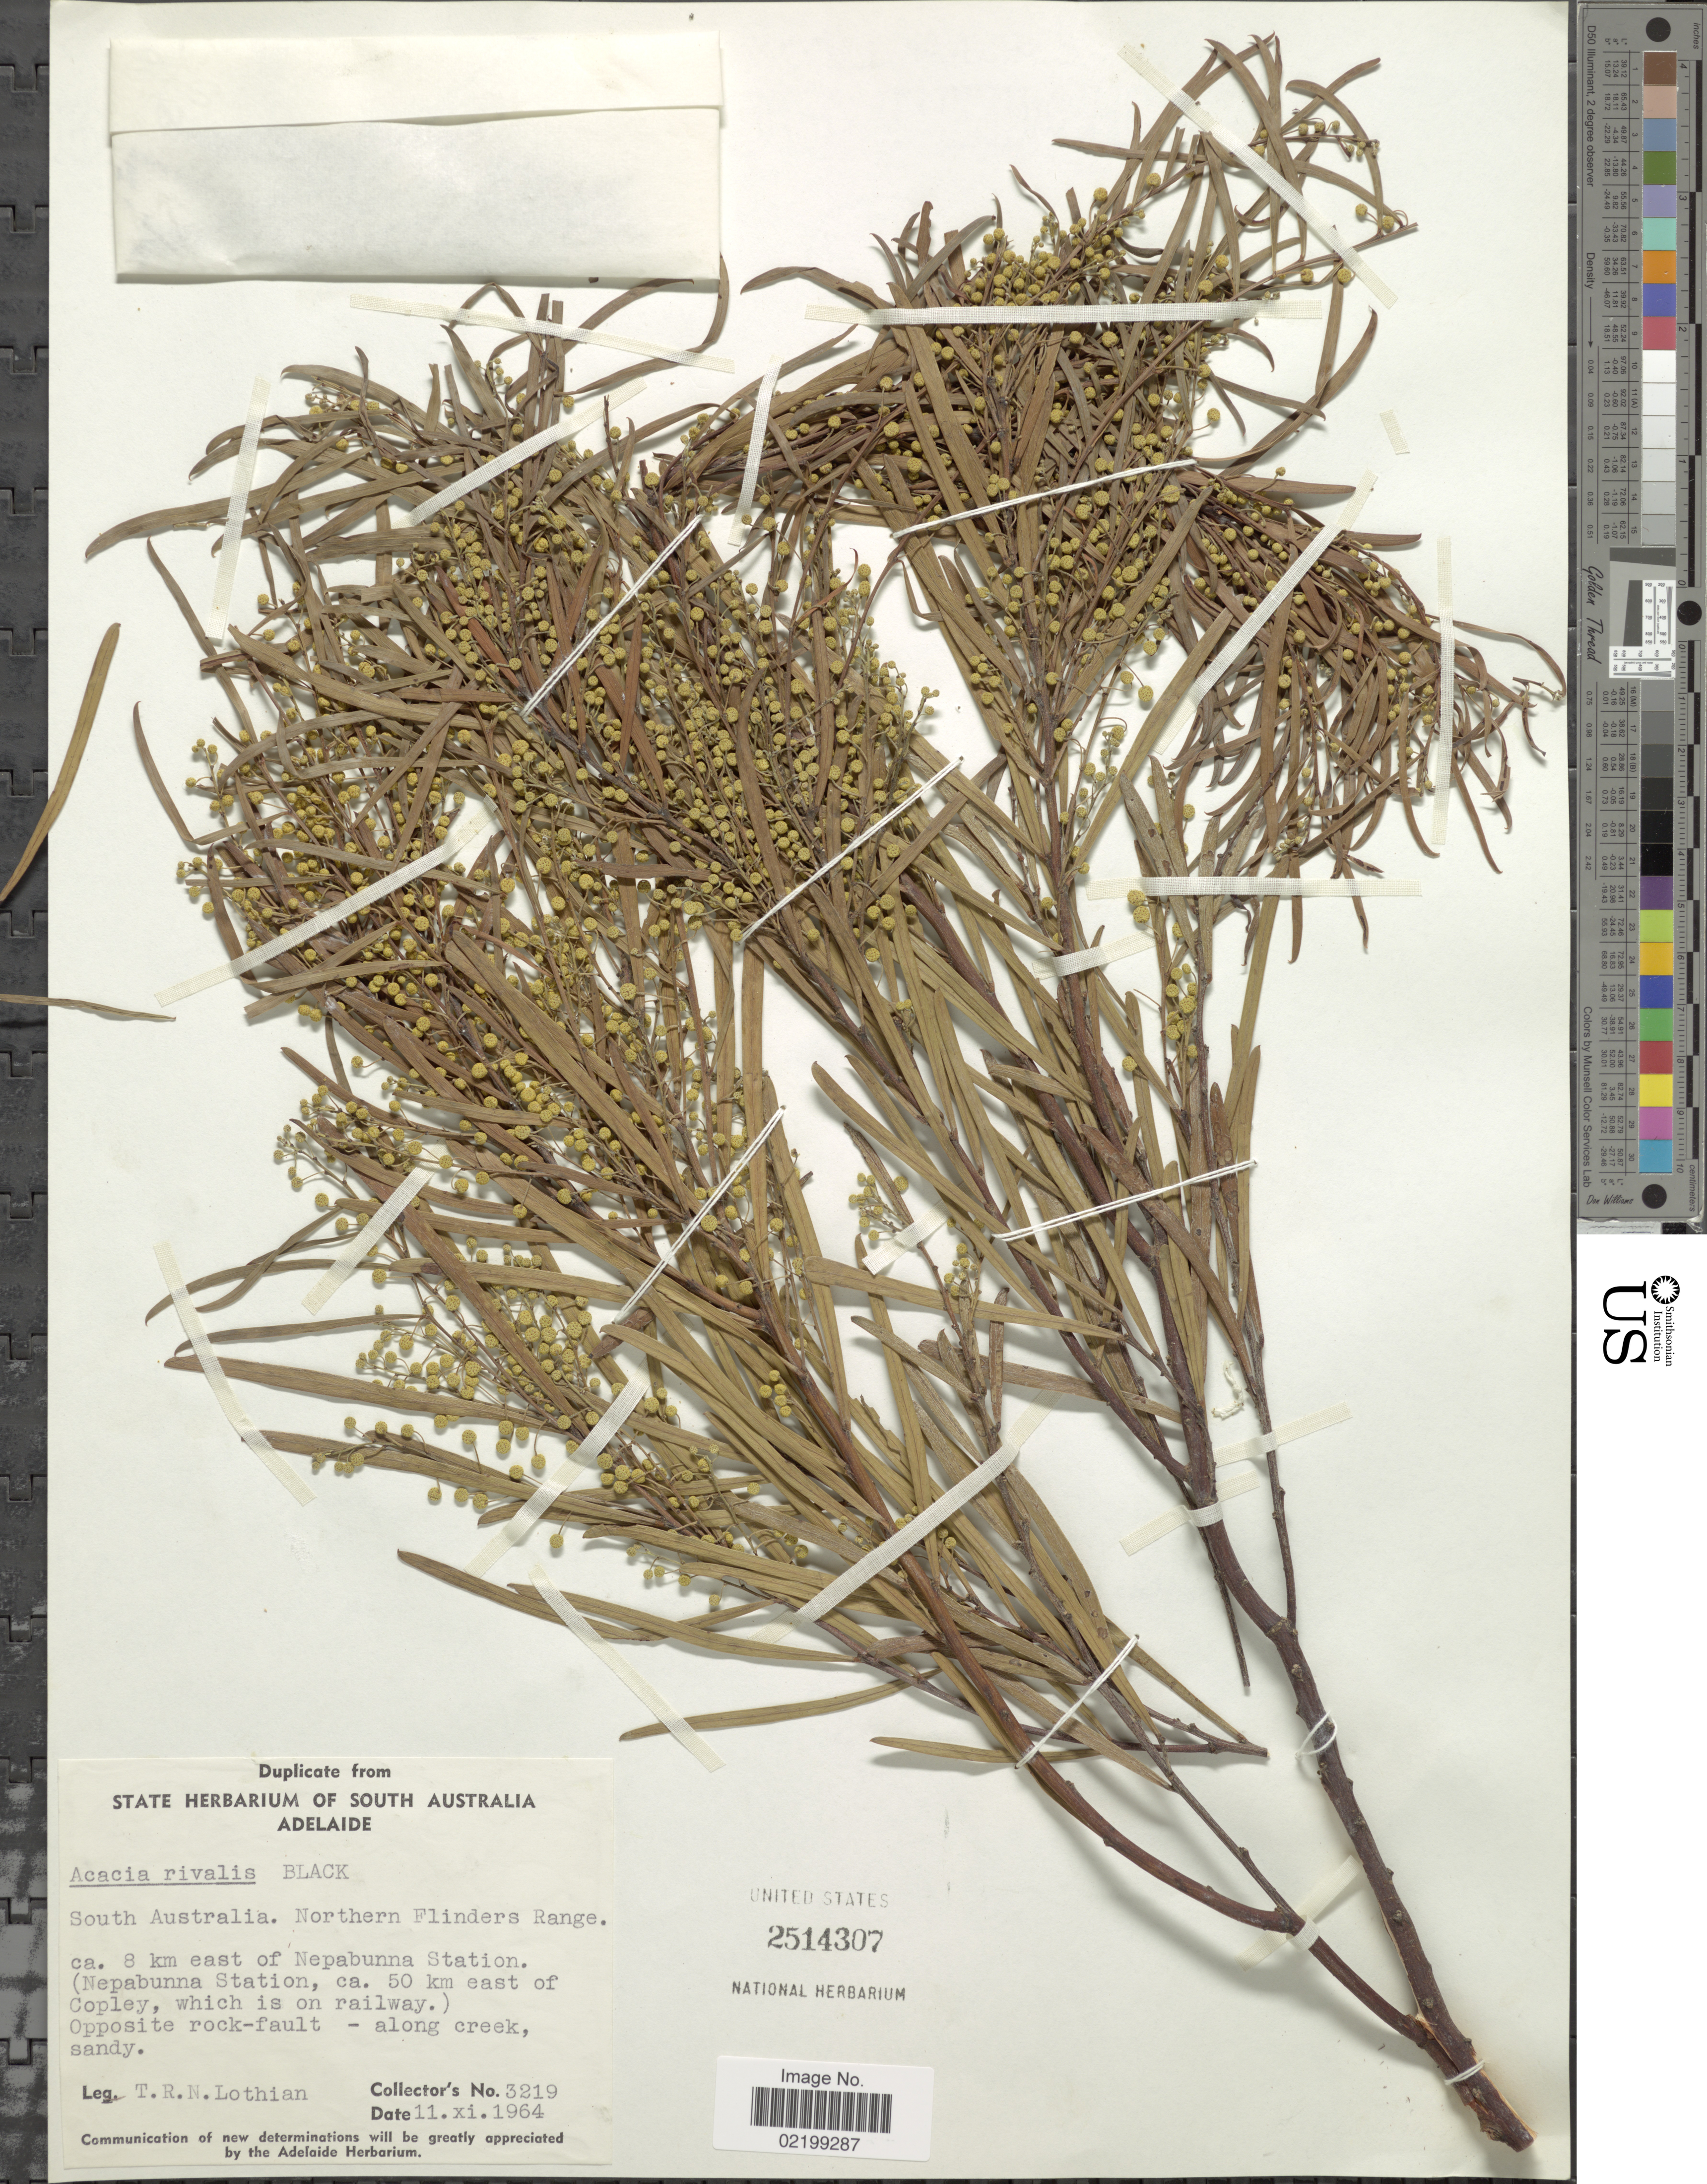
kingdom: Plantae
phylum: Tracheophyta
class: Magnoliopsida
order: Fabales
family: Fabaceae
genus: Acacia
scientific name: Acacia rivalis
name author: J.M. Black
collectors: T. Lothian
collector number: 3219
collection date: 1964-11-11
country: Australia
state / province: South Australia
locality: Northern Flinders Range, ca. 8 km east of Nepabunna Station, (Nepabunna Station, ca. 50 km east of Copley, which is on railway), opposite rock-fault - along creek, sandy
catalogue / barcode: US 2514307